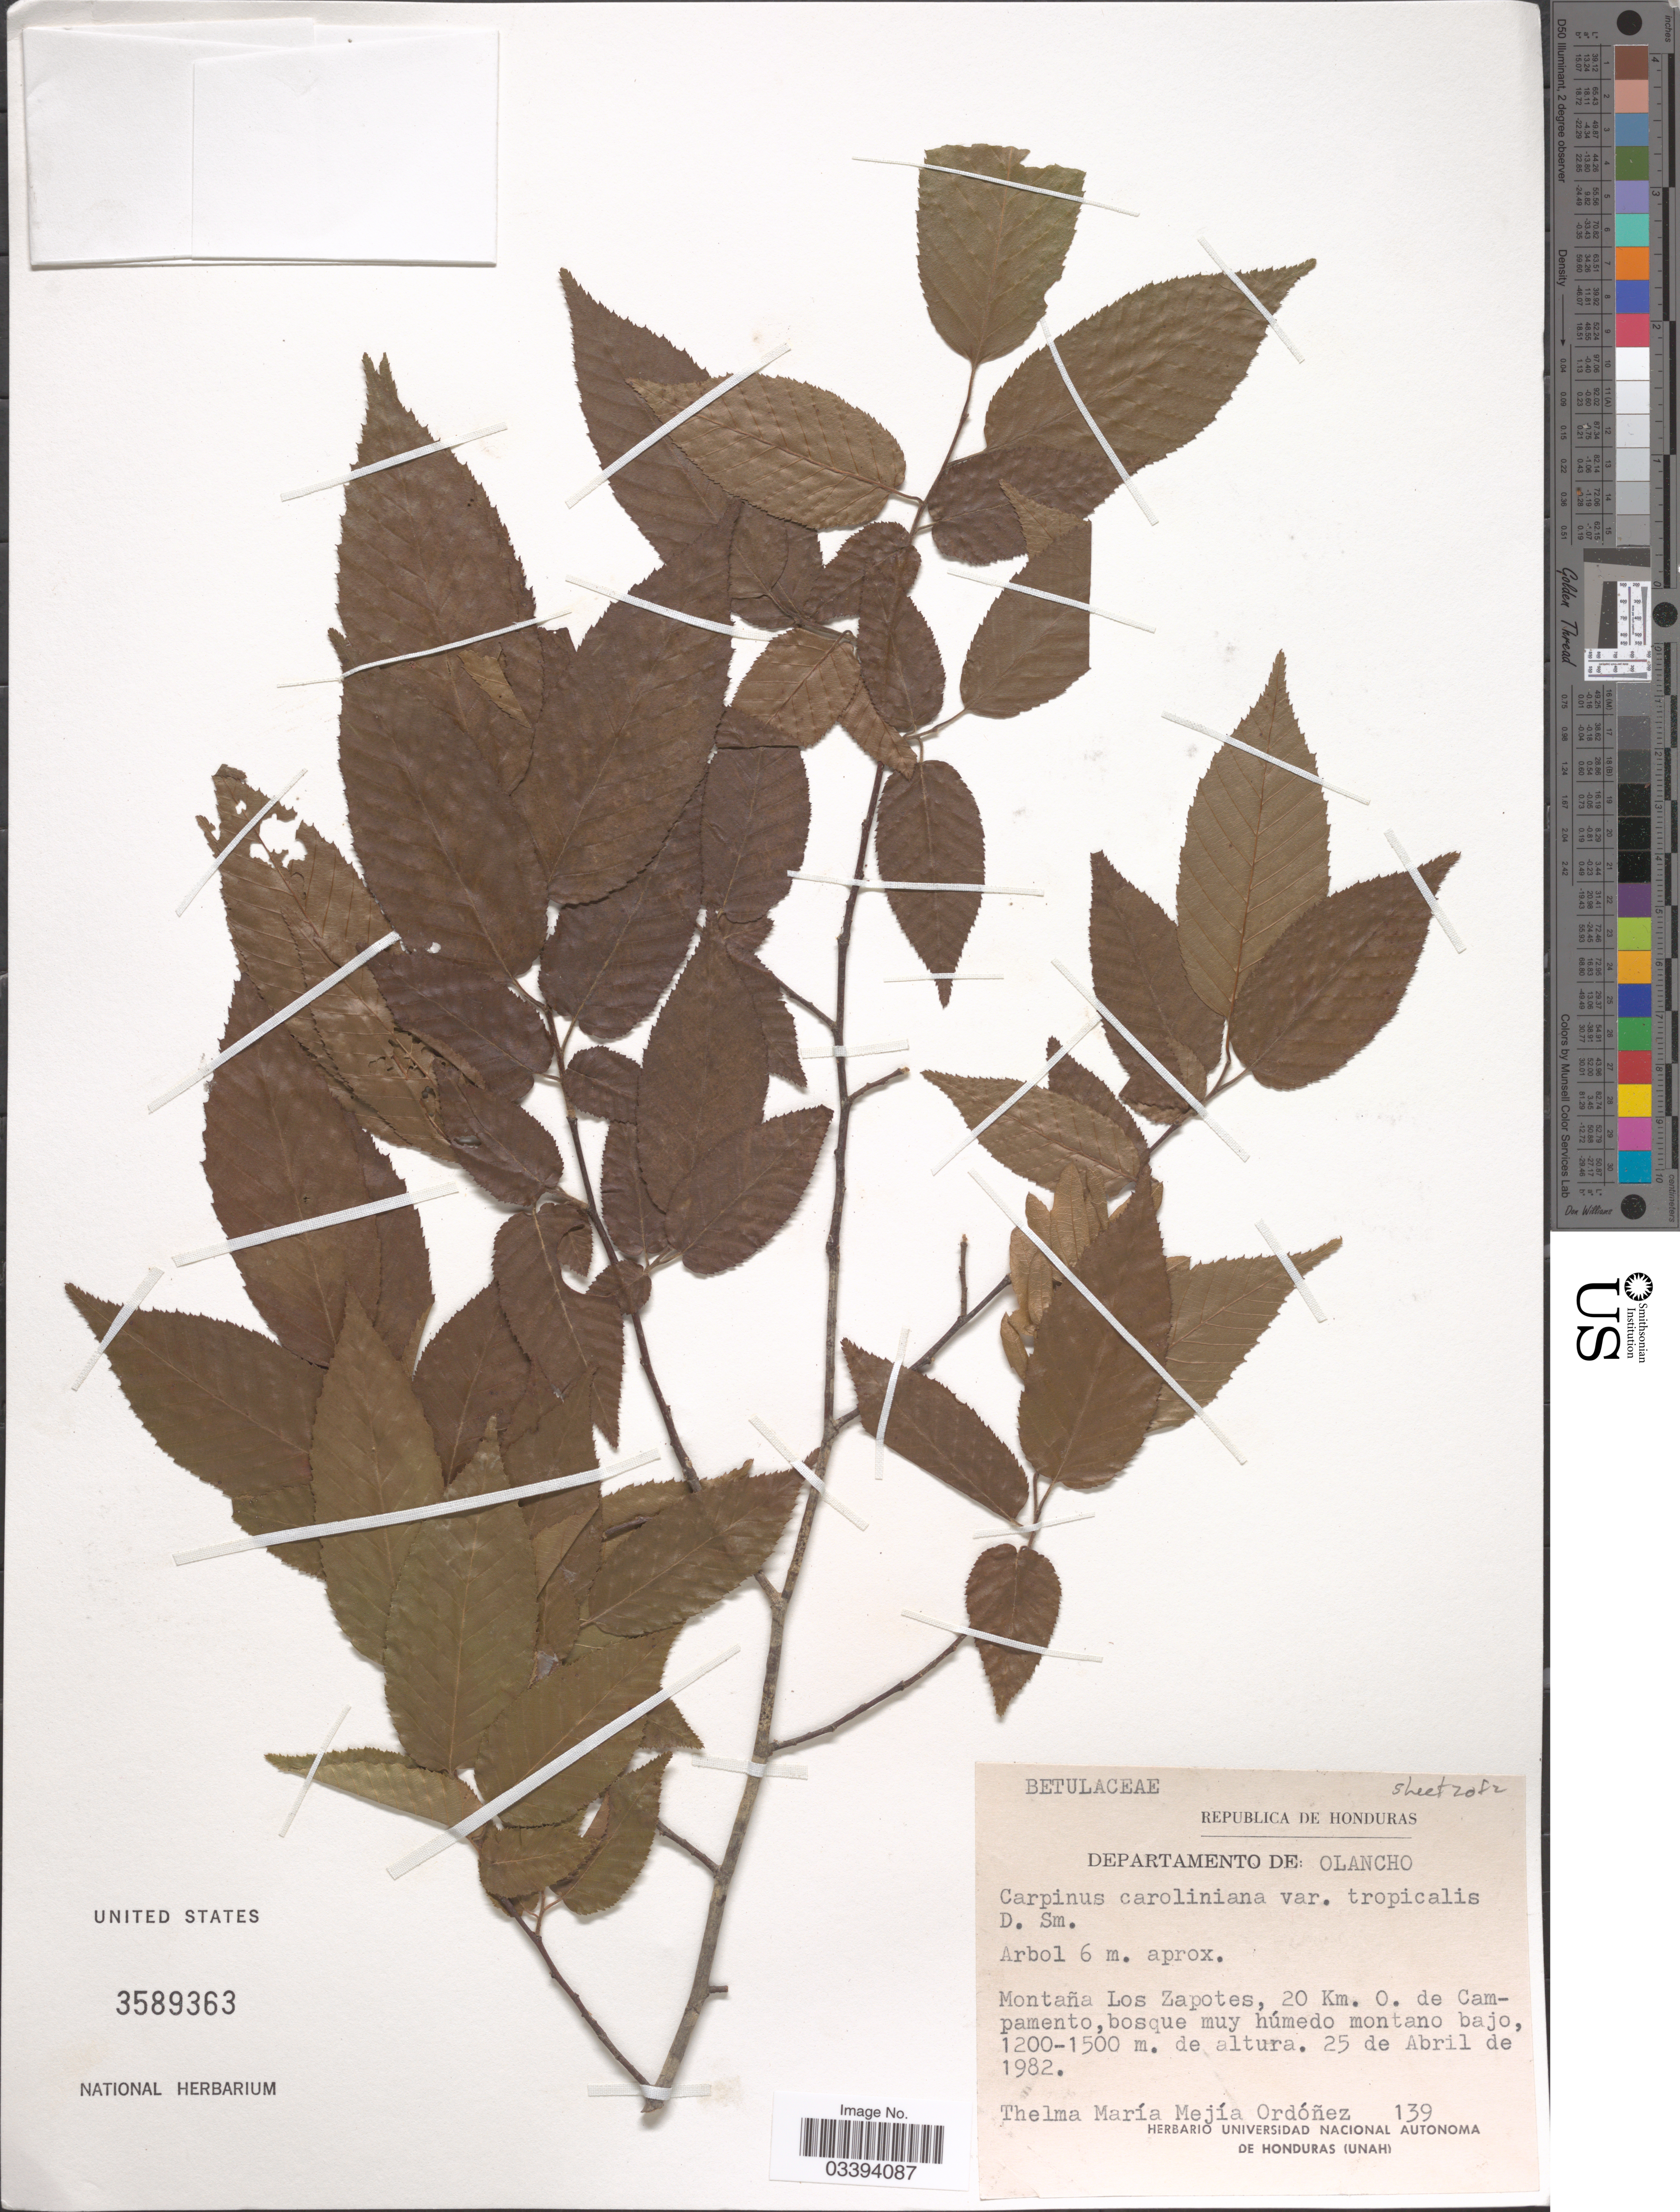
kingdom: Plantae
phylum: Tracheophyta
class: Magnoliopsida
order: Fagales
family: Betulaceae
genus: Carpinus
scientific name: Carpinus tropicalis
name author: (Donn. Sm.) Lundell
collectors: T. Mejía Ordóñez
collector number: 139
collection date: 1982-04-25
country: Honduras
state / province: Olancho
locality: Departamento de: Olancho. Montaña Los Zapotes, 20 Km. O. de Campamento, bosque muy húmedo montano bajo.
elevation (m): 1200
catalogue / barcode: US 3589363